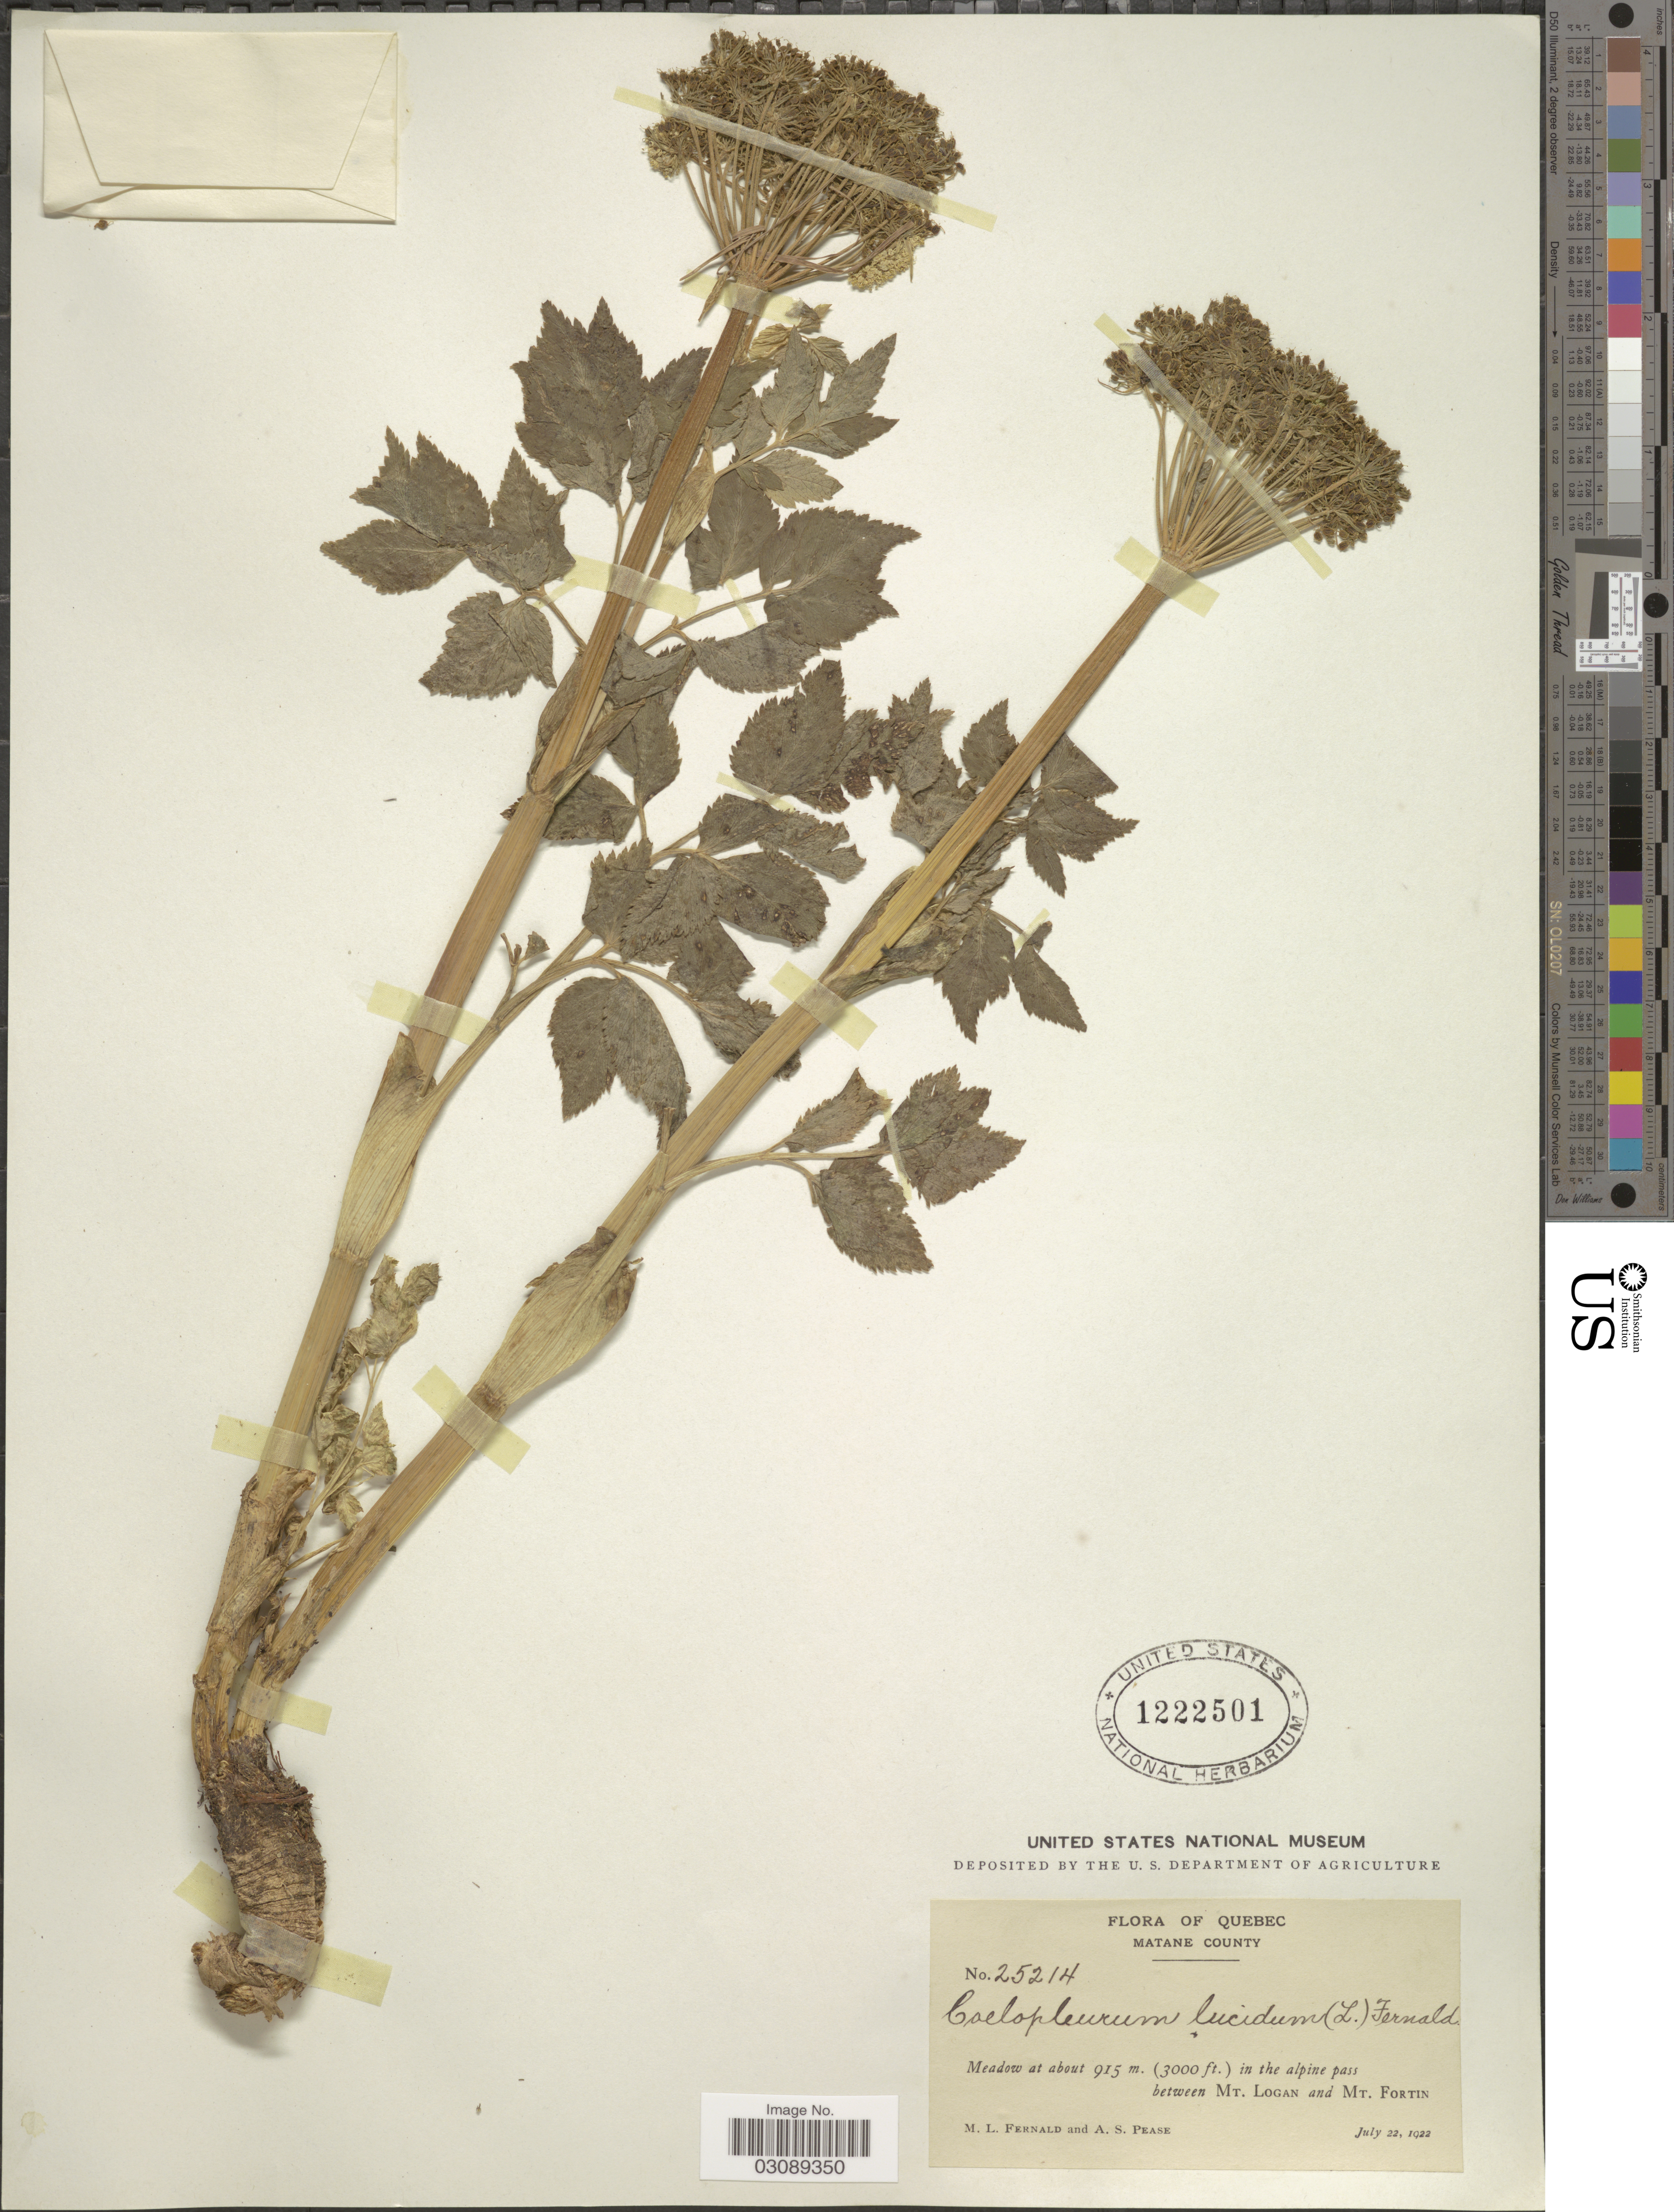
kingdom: Plantae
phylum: Tracheophyta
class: Magnoliopsida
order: Apiales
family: Apiaceae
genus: Coelopleurum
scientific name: Coelopleurum lucidum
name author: (L.) Fernald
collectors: M. L. Fernald & A. S. Pease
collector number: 25214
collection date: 1922-07-22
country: Canada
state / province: Quebec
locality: Matane County. Between Mt. Logan and Mt. Fortin.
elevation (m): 915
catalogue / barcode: US 1222501